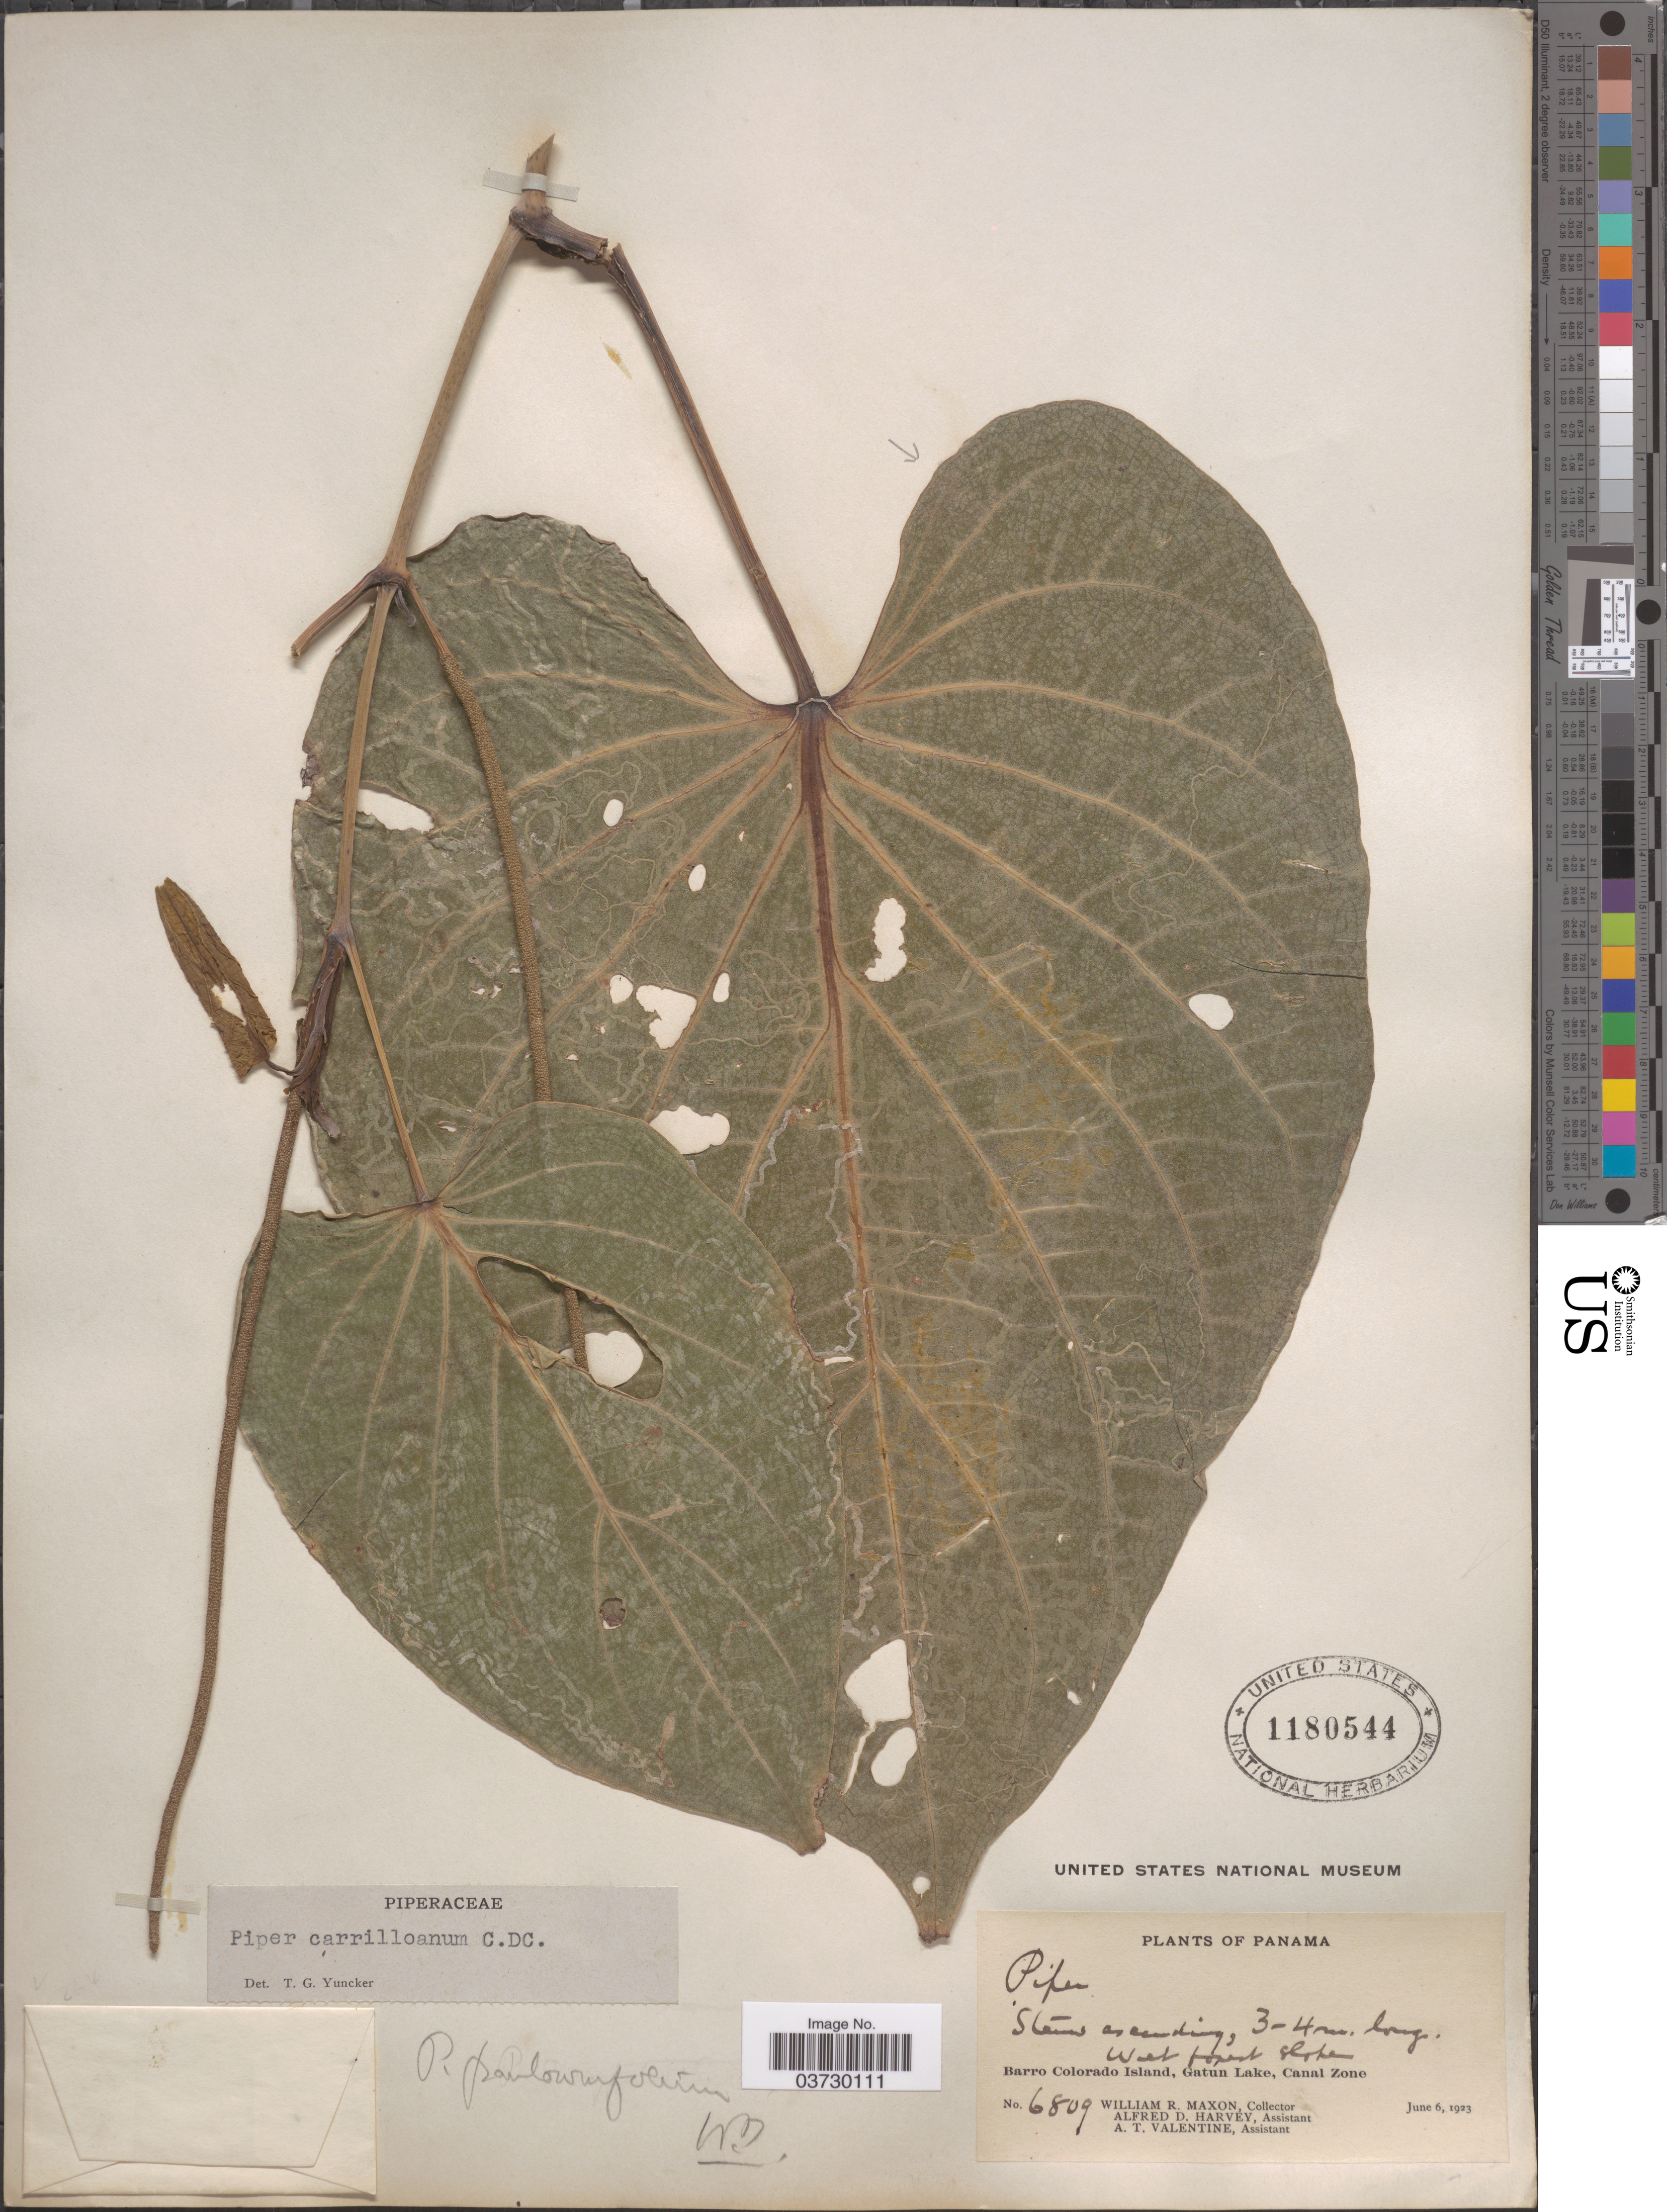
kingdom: Plantae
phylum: Tracheophyta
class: Magnoliopsida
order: Piperales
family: Piperaceae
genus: Piper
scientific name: Piper carrilloanum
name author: C. DC.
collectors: W. R. Maxon, A. D. Harvey & A. Valentine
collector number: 6809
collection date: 1923-06-06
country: Panama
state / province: Panamá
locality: Barro Colorado Island, Gatún Lake, Canal Zone.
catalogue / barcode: US 1180544